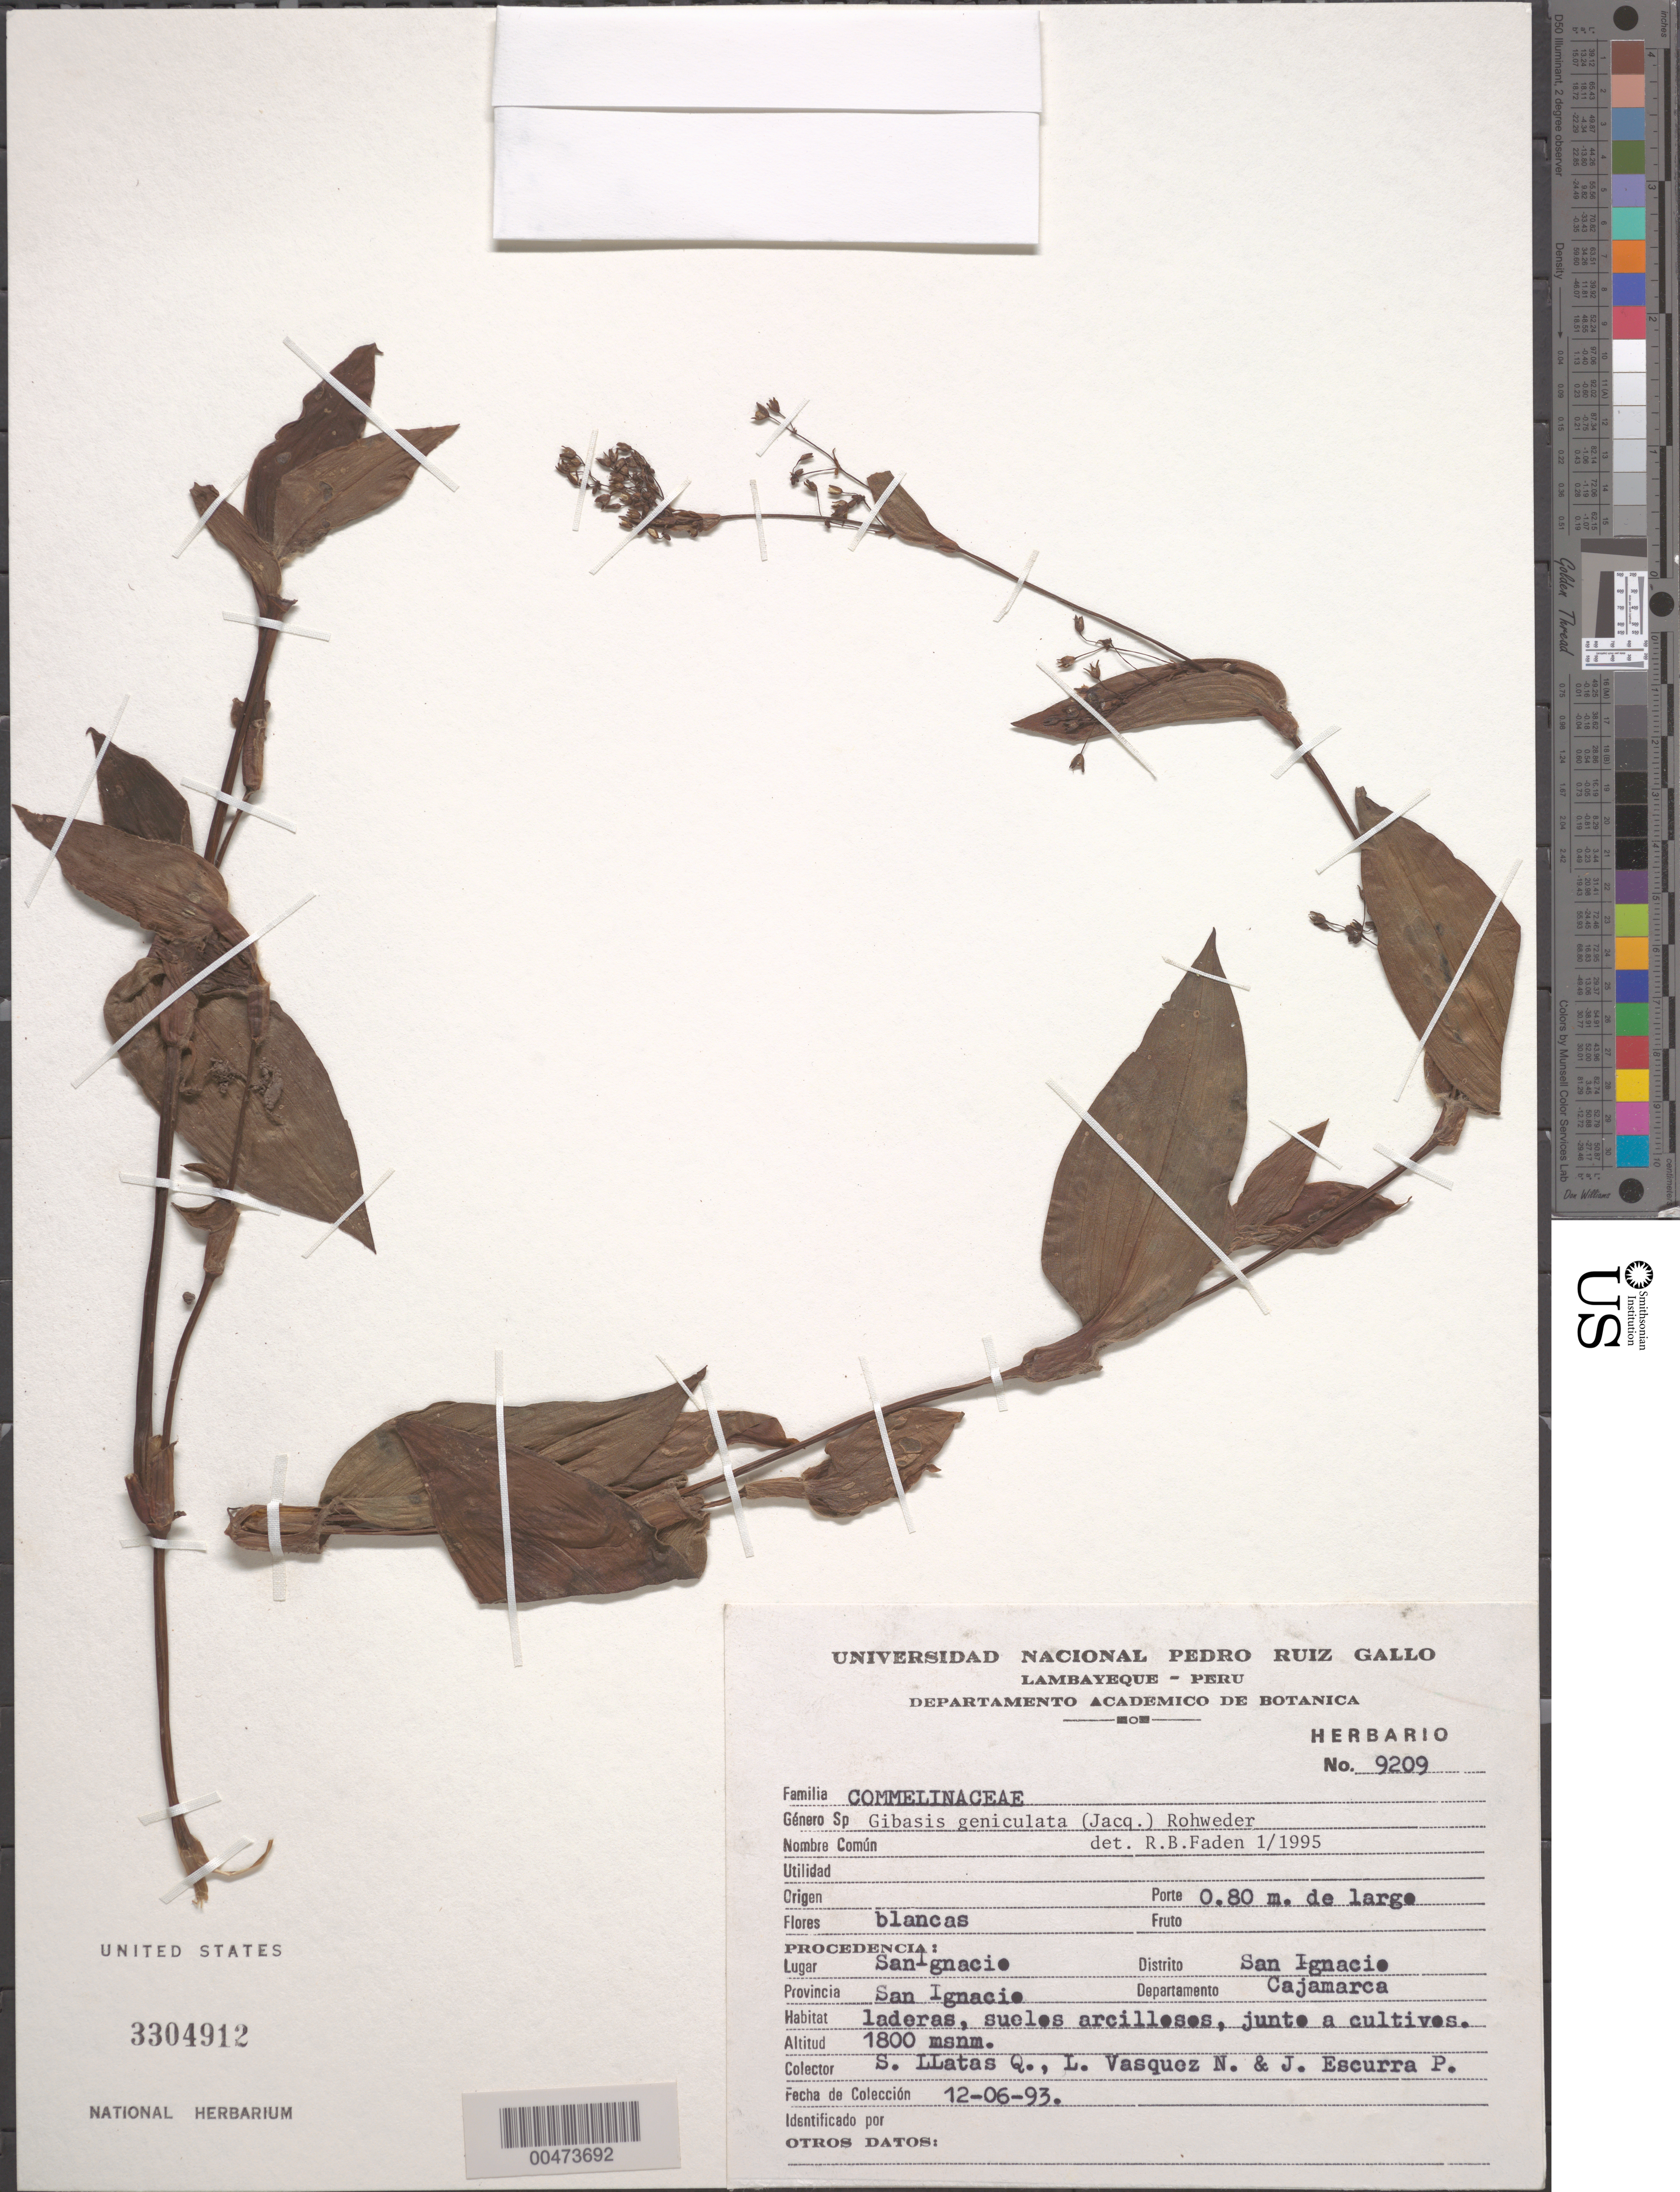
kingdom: Plantae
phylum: Tracheophyta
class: Liliopsida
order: Commelinales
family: Commelinaceae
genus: Gibasis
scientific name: Gibasis geniculata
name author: (Jacq.) Rohweder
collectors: S. Llatas Quiroz, L. Vasquez N. & J. Escurra P.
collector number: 9209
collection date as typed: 06 Dec 1993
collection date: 1993-12-06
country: Peru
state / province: Cajamarca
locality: San Ignacio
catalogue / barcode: US 3304912